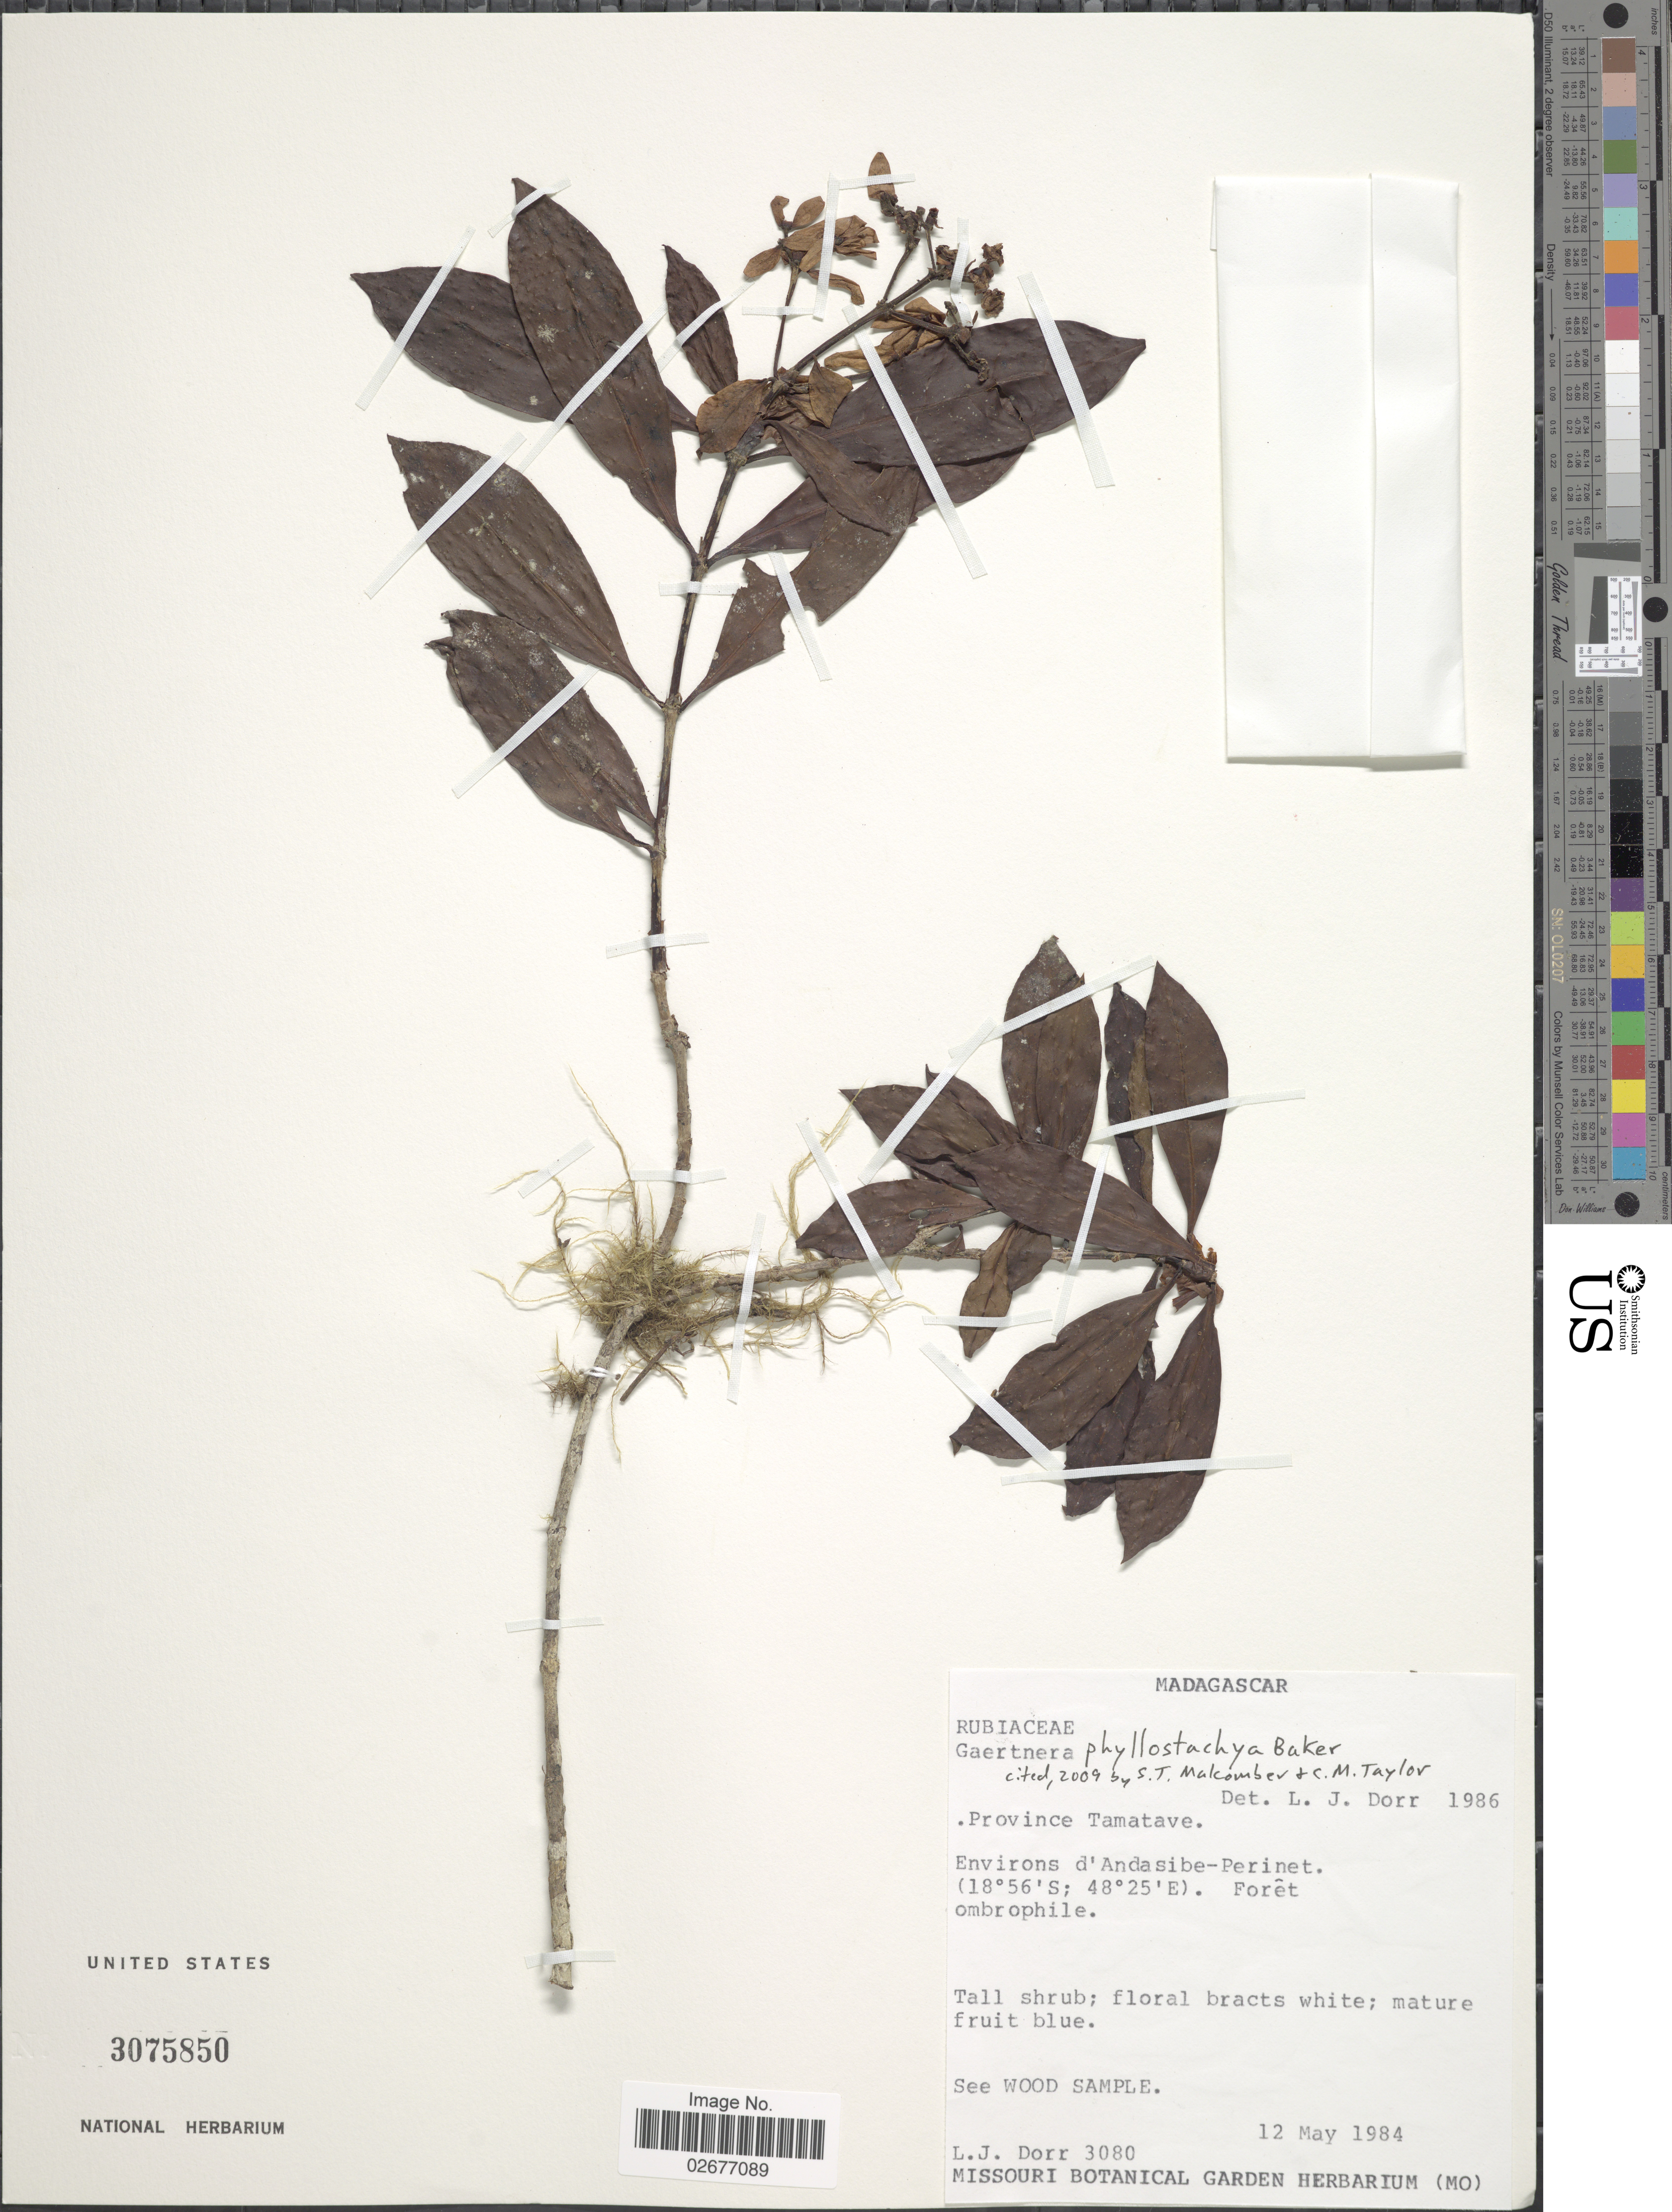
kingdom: Plantae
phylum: Tracheophyta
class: Magnoliopsida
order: Gentianales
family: Rubiaceae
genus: Gaertnera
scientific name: Gaertnera phyllostachya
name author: Baker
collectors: L. J. Dorr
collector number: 3080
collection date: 1984-05-12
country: Madagascar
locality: Province Tamatave, Environs d' Andasibe-Perinet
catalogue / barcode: US 3075850